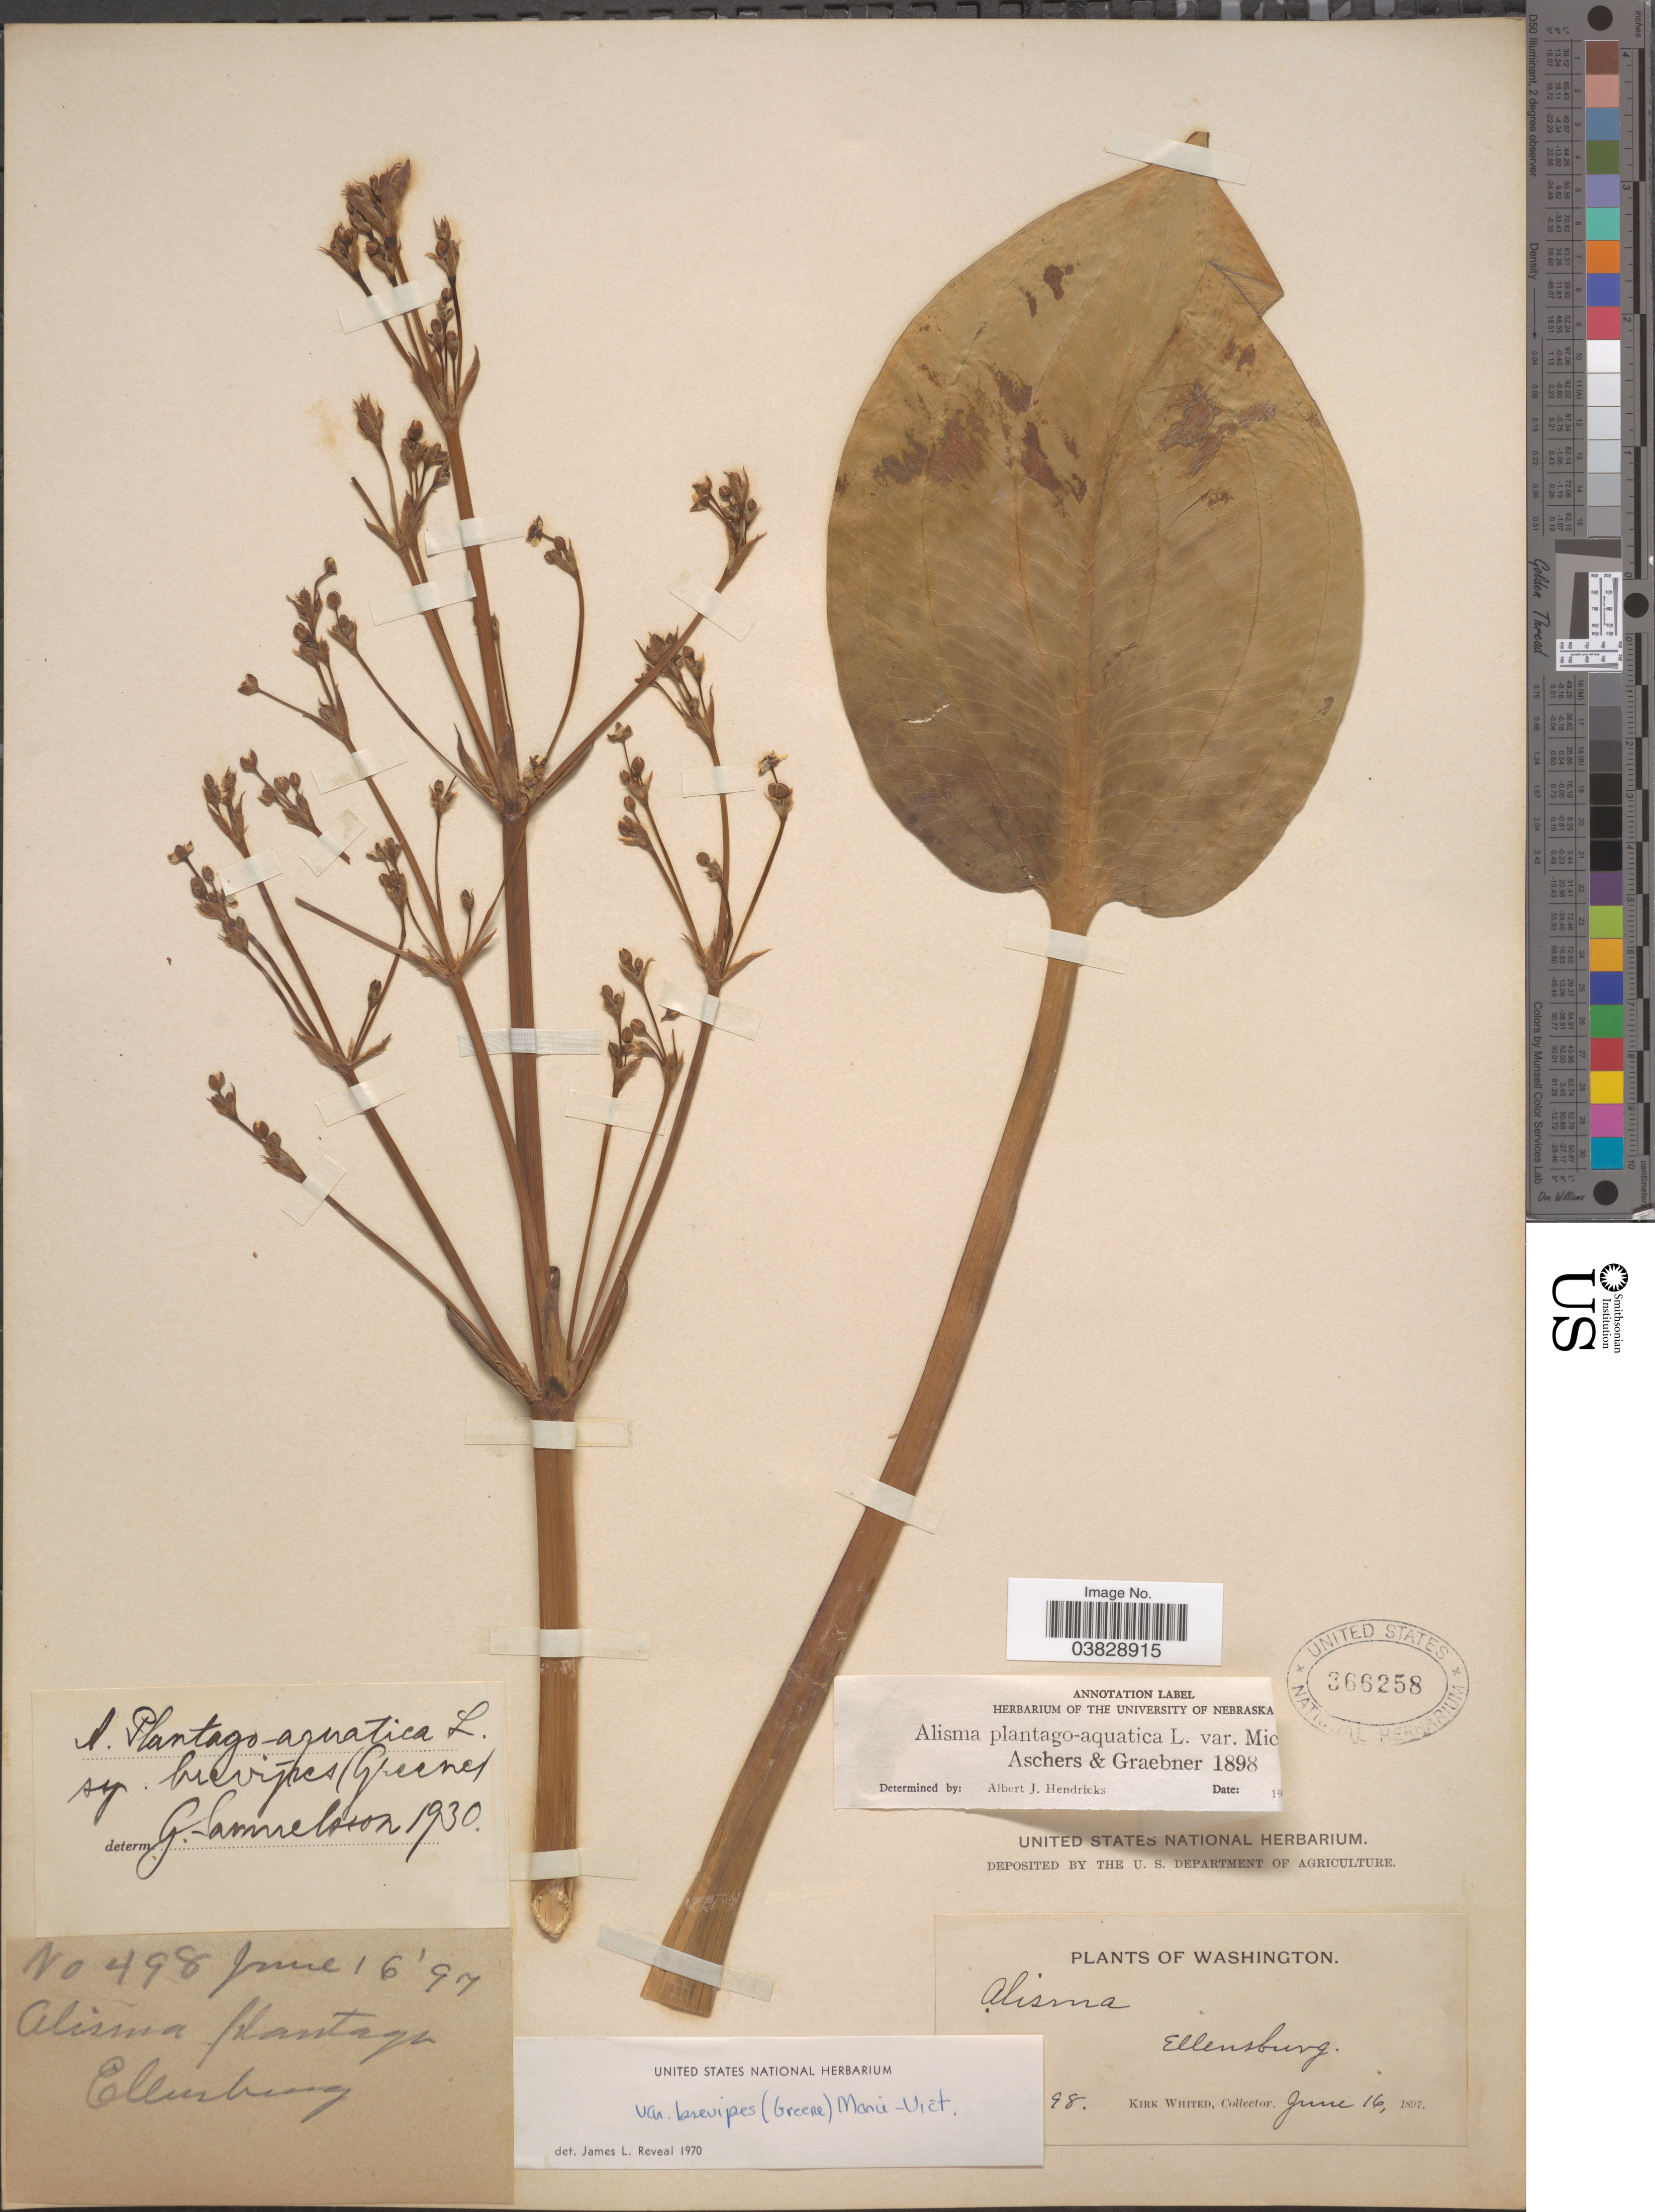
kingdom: Plantae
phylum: Tracheophyta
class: Liliopsida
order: Alismatales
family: Alismataceae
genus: Alisma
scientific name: Alisma plantago-aquatica var. brevipes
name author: (Greene) Vict.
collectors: K. Whited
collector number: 498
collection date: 1897-06-16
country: United States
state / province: Washington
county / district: Kittitas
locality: Ellensburg.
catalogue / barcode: US 366258